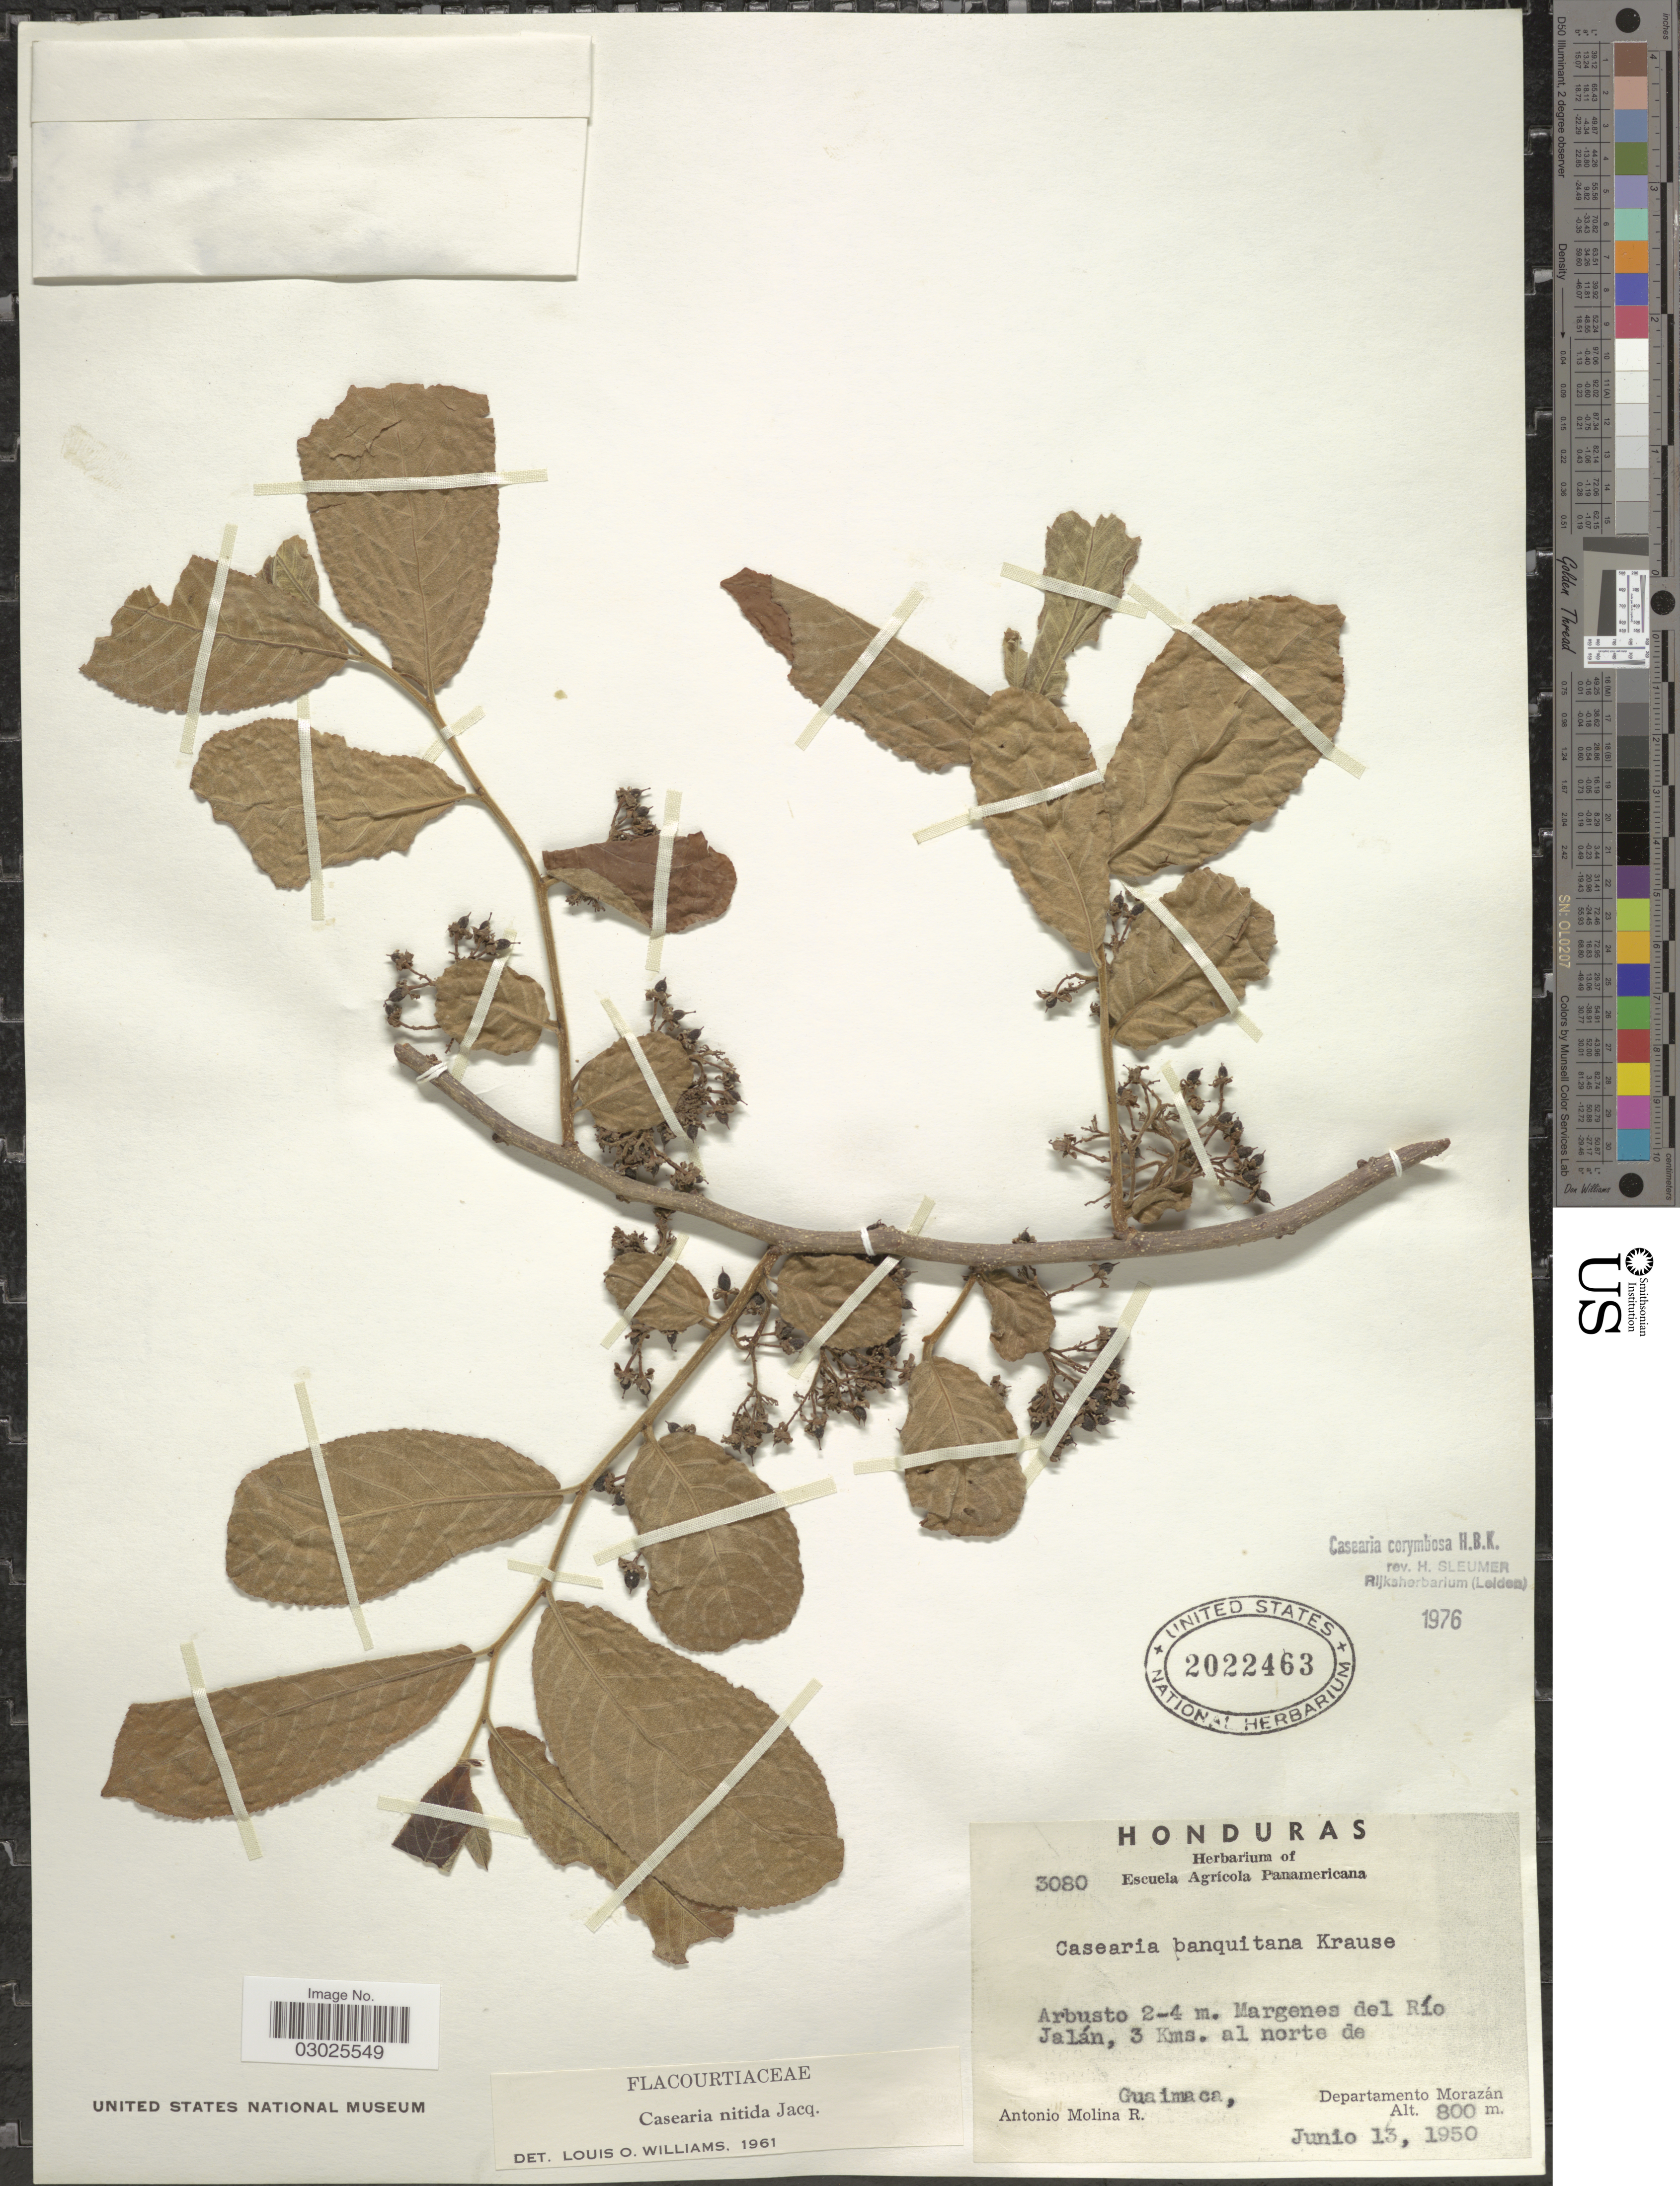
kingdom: Plantae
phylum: Tracheophyta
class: Magnoliopsida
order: Malpighiales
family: Salicaceae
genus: Casearia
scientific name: Casearia corymbosa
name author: Kunth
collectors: A. Molina R.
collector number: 3080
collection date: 1950-06-13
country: Honduras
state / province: Fco. Morazán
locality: Margenes del Río Jalán, 3 Kms. al norte de Guaimaca, Departamento Morazán.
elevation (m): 800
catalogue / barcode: US 2022463